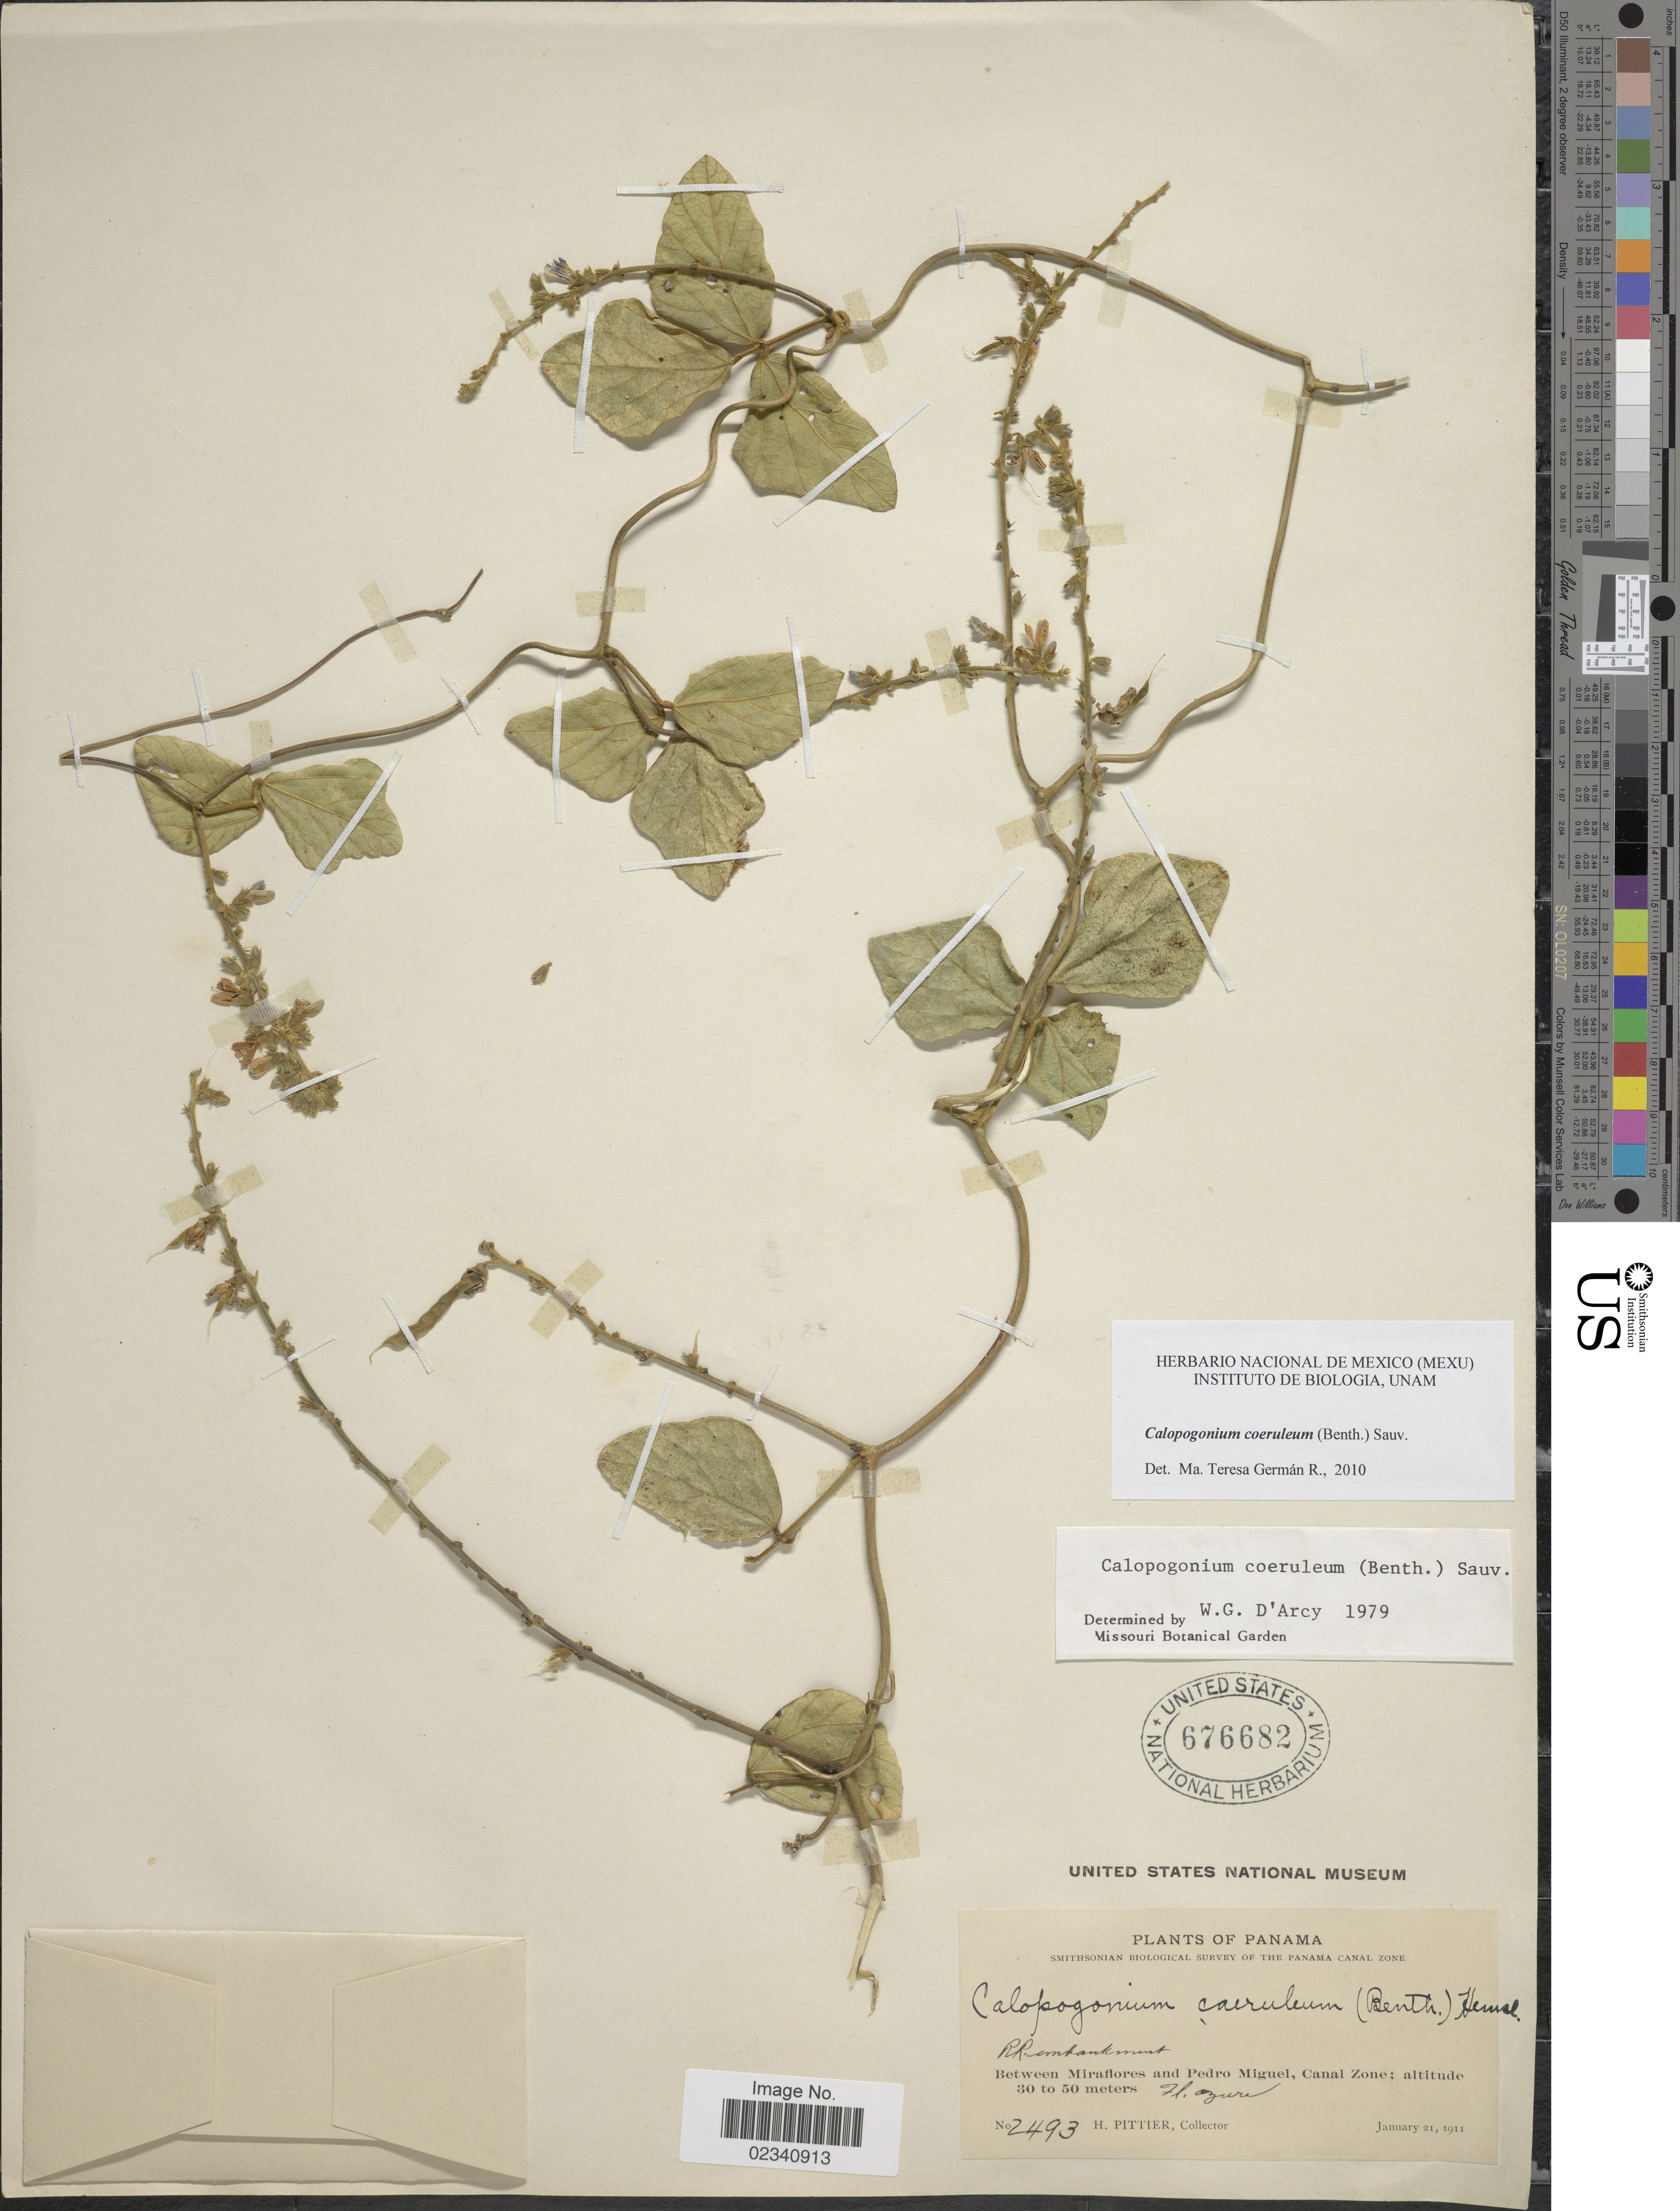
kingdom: Plantae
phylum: Tracheophyta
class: Magnoliopsida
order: Fabales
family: Fabaceae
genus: Calopogonium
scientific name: Calopogonium caeruleum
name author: (Benth.) C. Wright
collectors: H. F. Pittier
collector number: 2493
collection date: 1911-01-21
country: Panama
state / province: Panamá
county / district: Canal Zone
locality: Between Miraflores and Pedro Miguel, Canal Zone.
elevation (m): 30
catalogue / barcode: US 676682